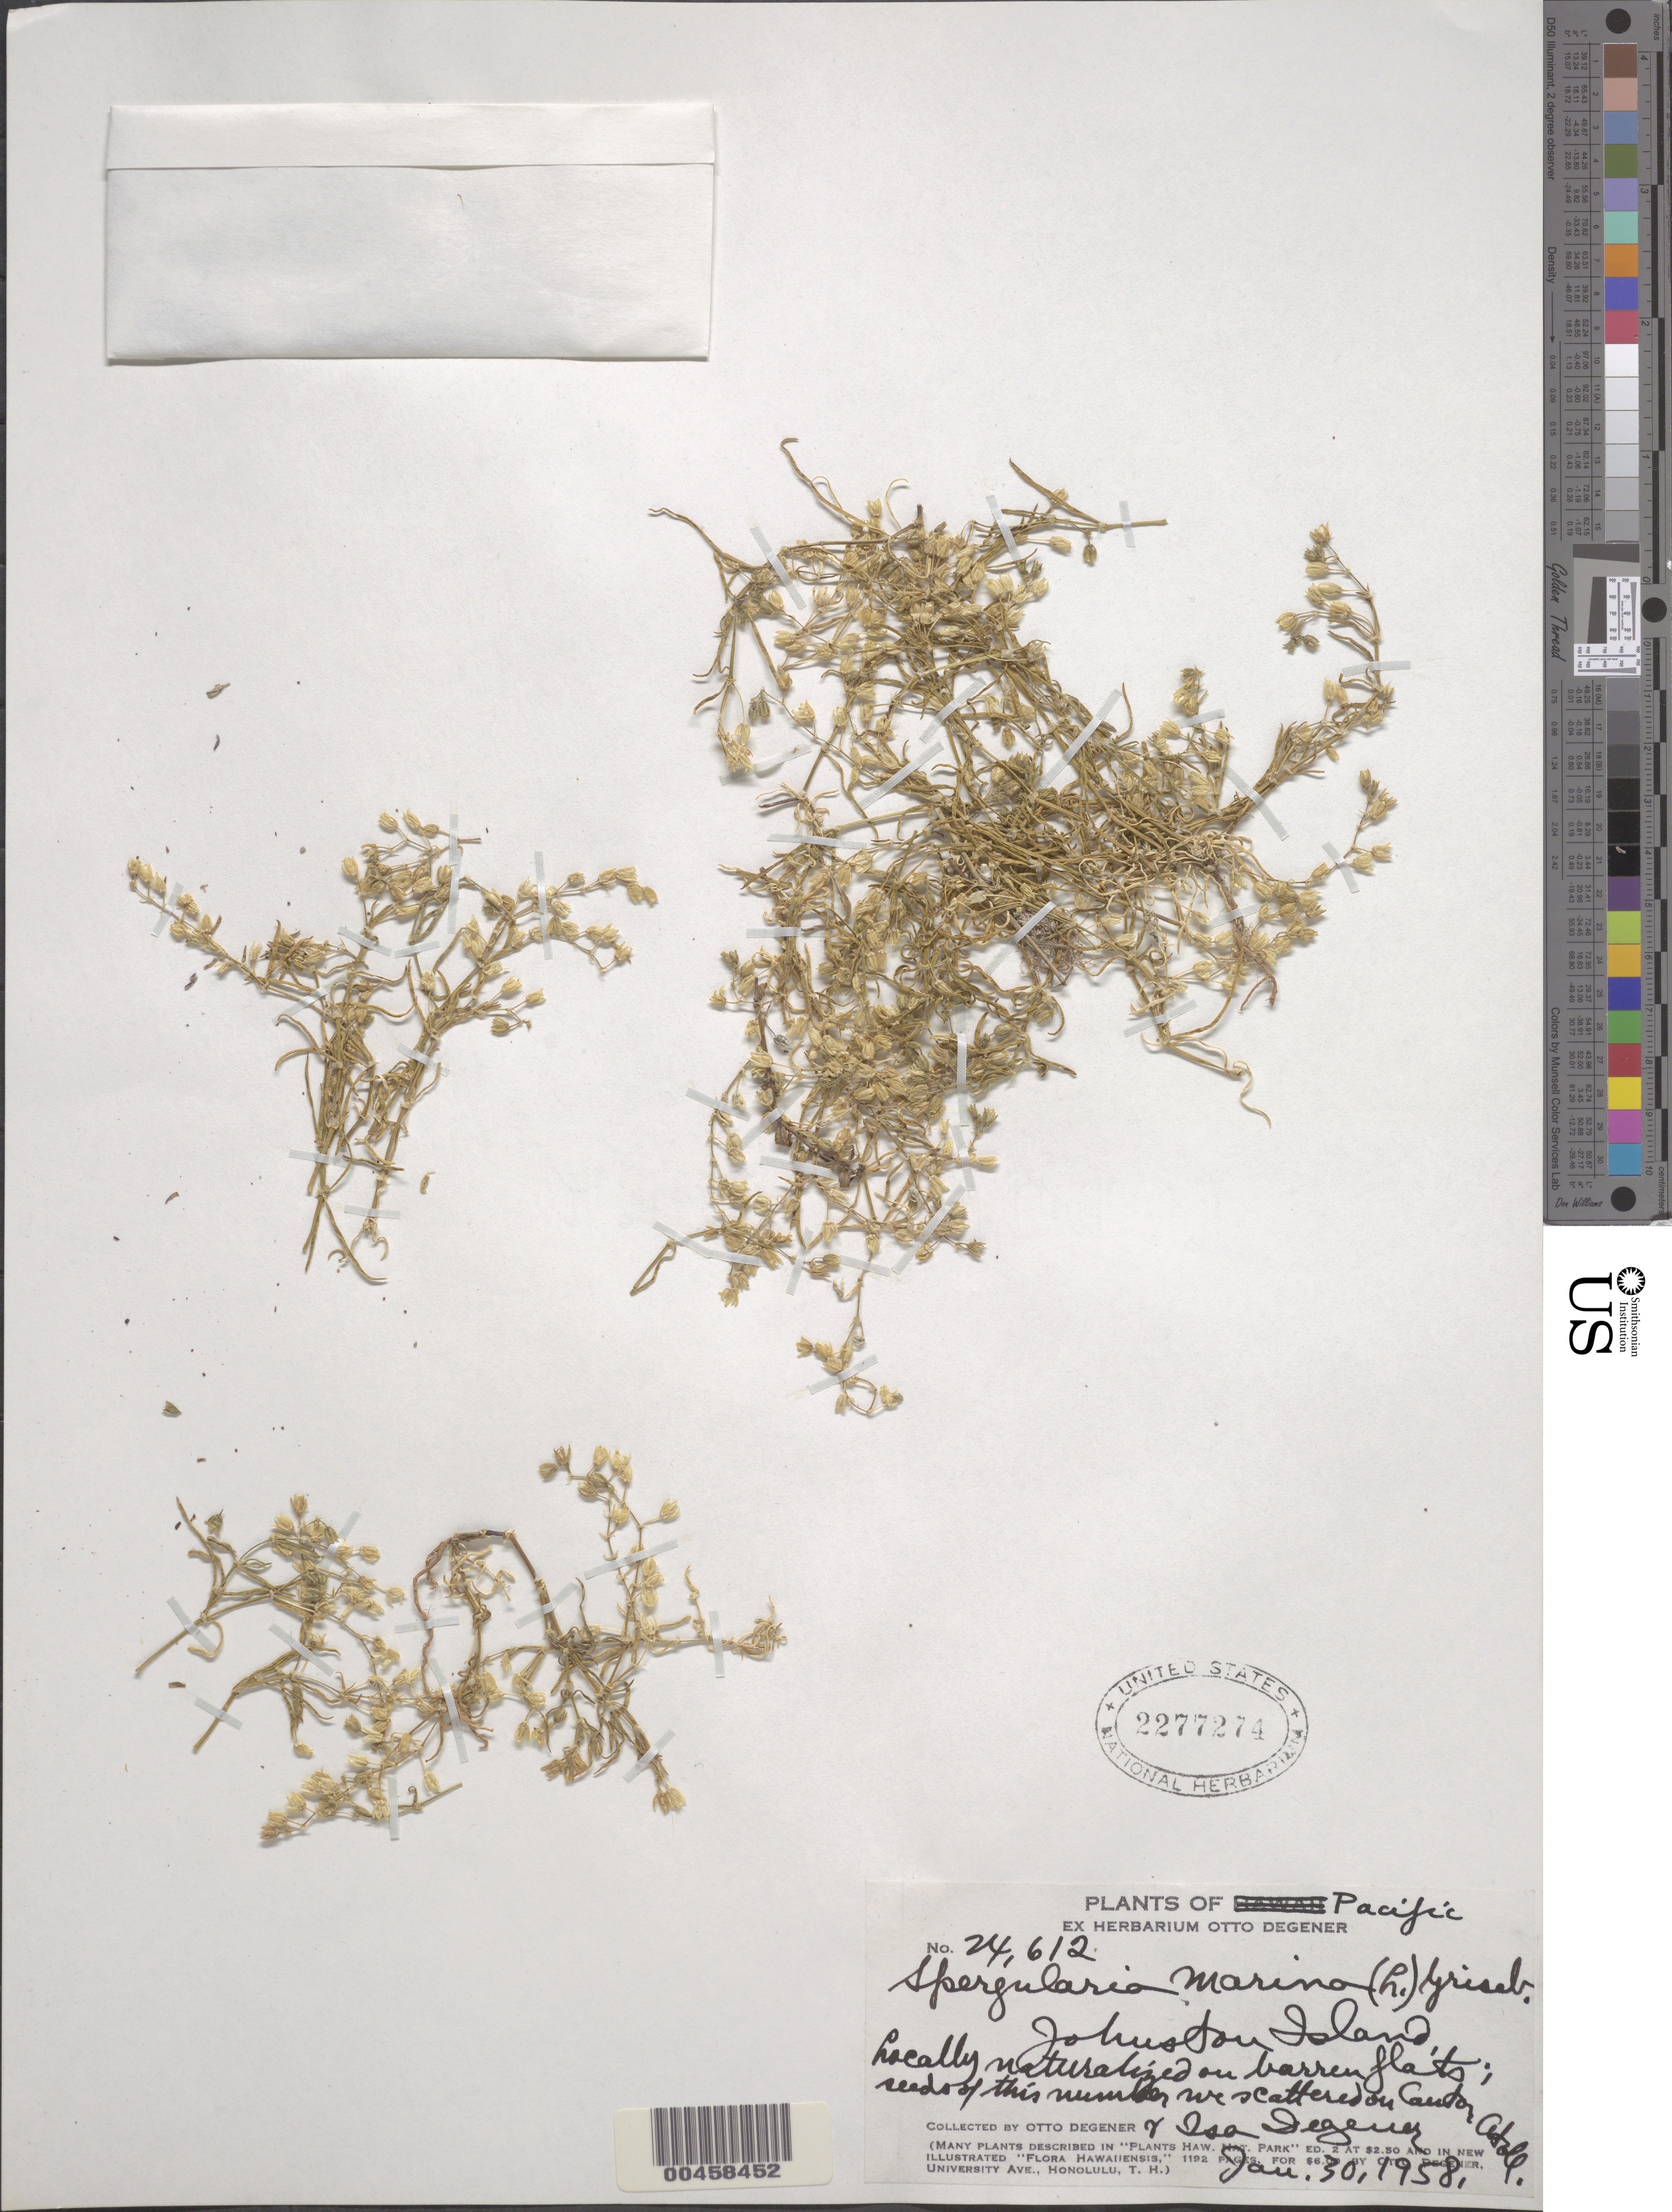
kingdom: Plantae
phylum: Tracheophyta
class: Magnoliopsida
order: Caryophyllales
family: Caryophyllaceae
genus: Spergularia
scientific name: Spergularia marina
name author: (L.) Griseb.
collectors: O. Degener & I. Degener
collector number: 24612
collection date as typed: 30 Jan 1958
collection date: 1958-01-30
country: U.S. Administered Pacific Islands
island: Johnston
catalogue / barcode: US 2277274